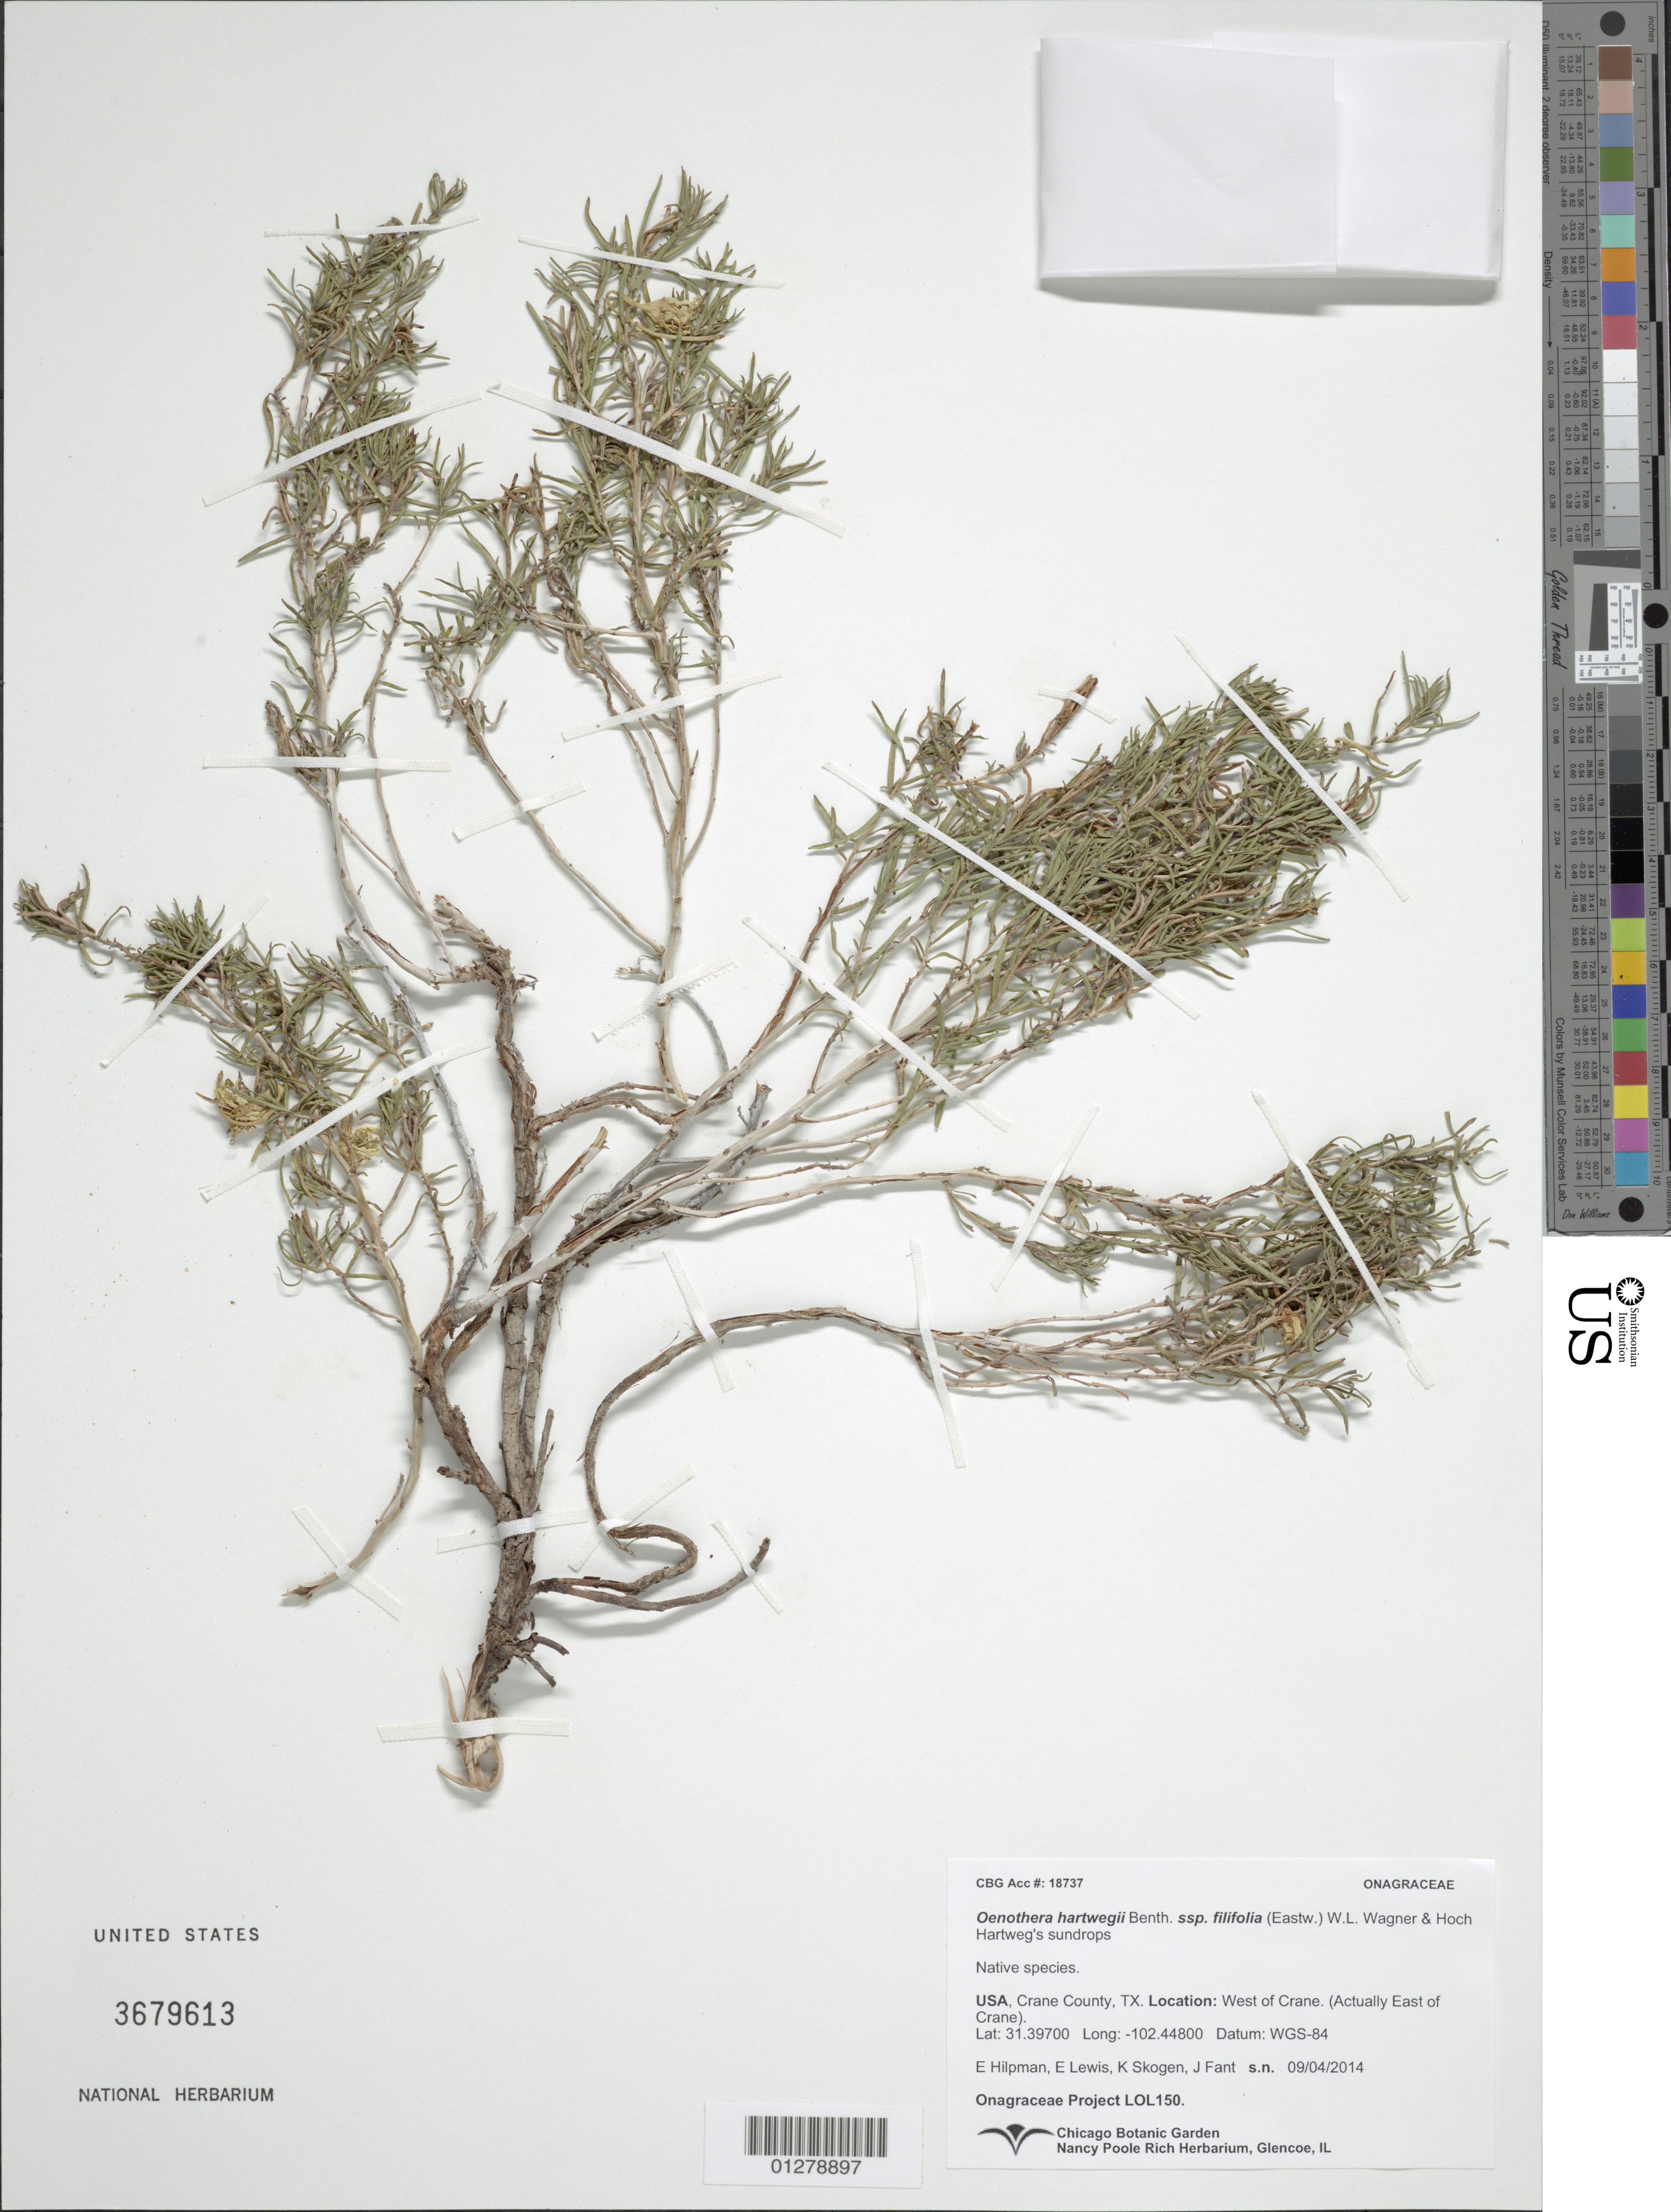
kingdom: Plantae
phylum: Tracheophyta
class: Magnoliopsida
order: Myrtales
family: Onagraceae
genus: Oenothera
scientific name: Oenothera hartwegii subsp. filifolia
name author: (Eastw.) W.L. Wagner & Hoch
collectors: Onagraceae Project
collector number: LOL 150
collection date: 2014-09-04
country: United States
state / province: Texas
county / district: Crane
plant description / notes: CHIC, US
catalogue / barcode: US 3679613